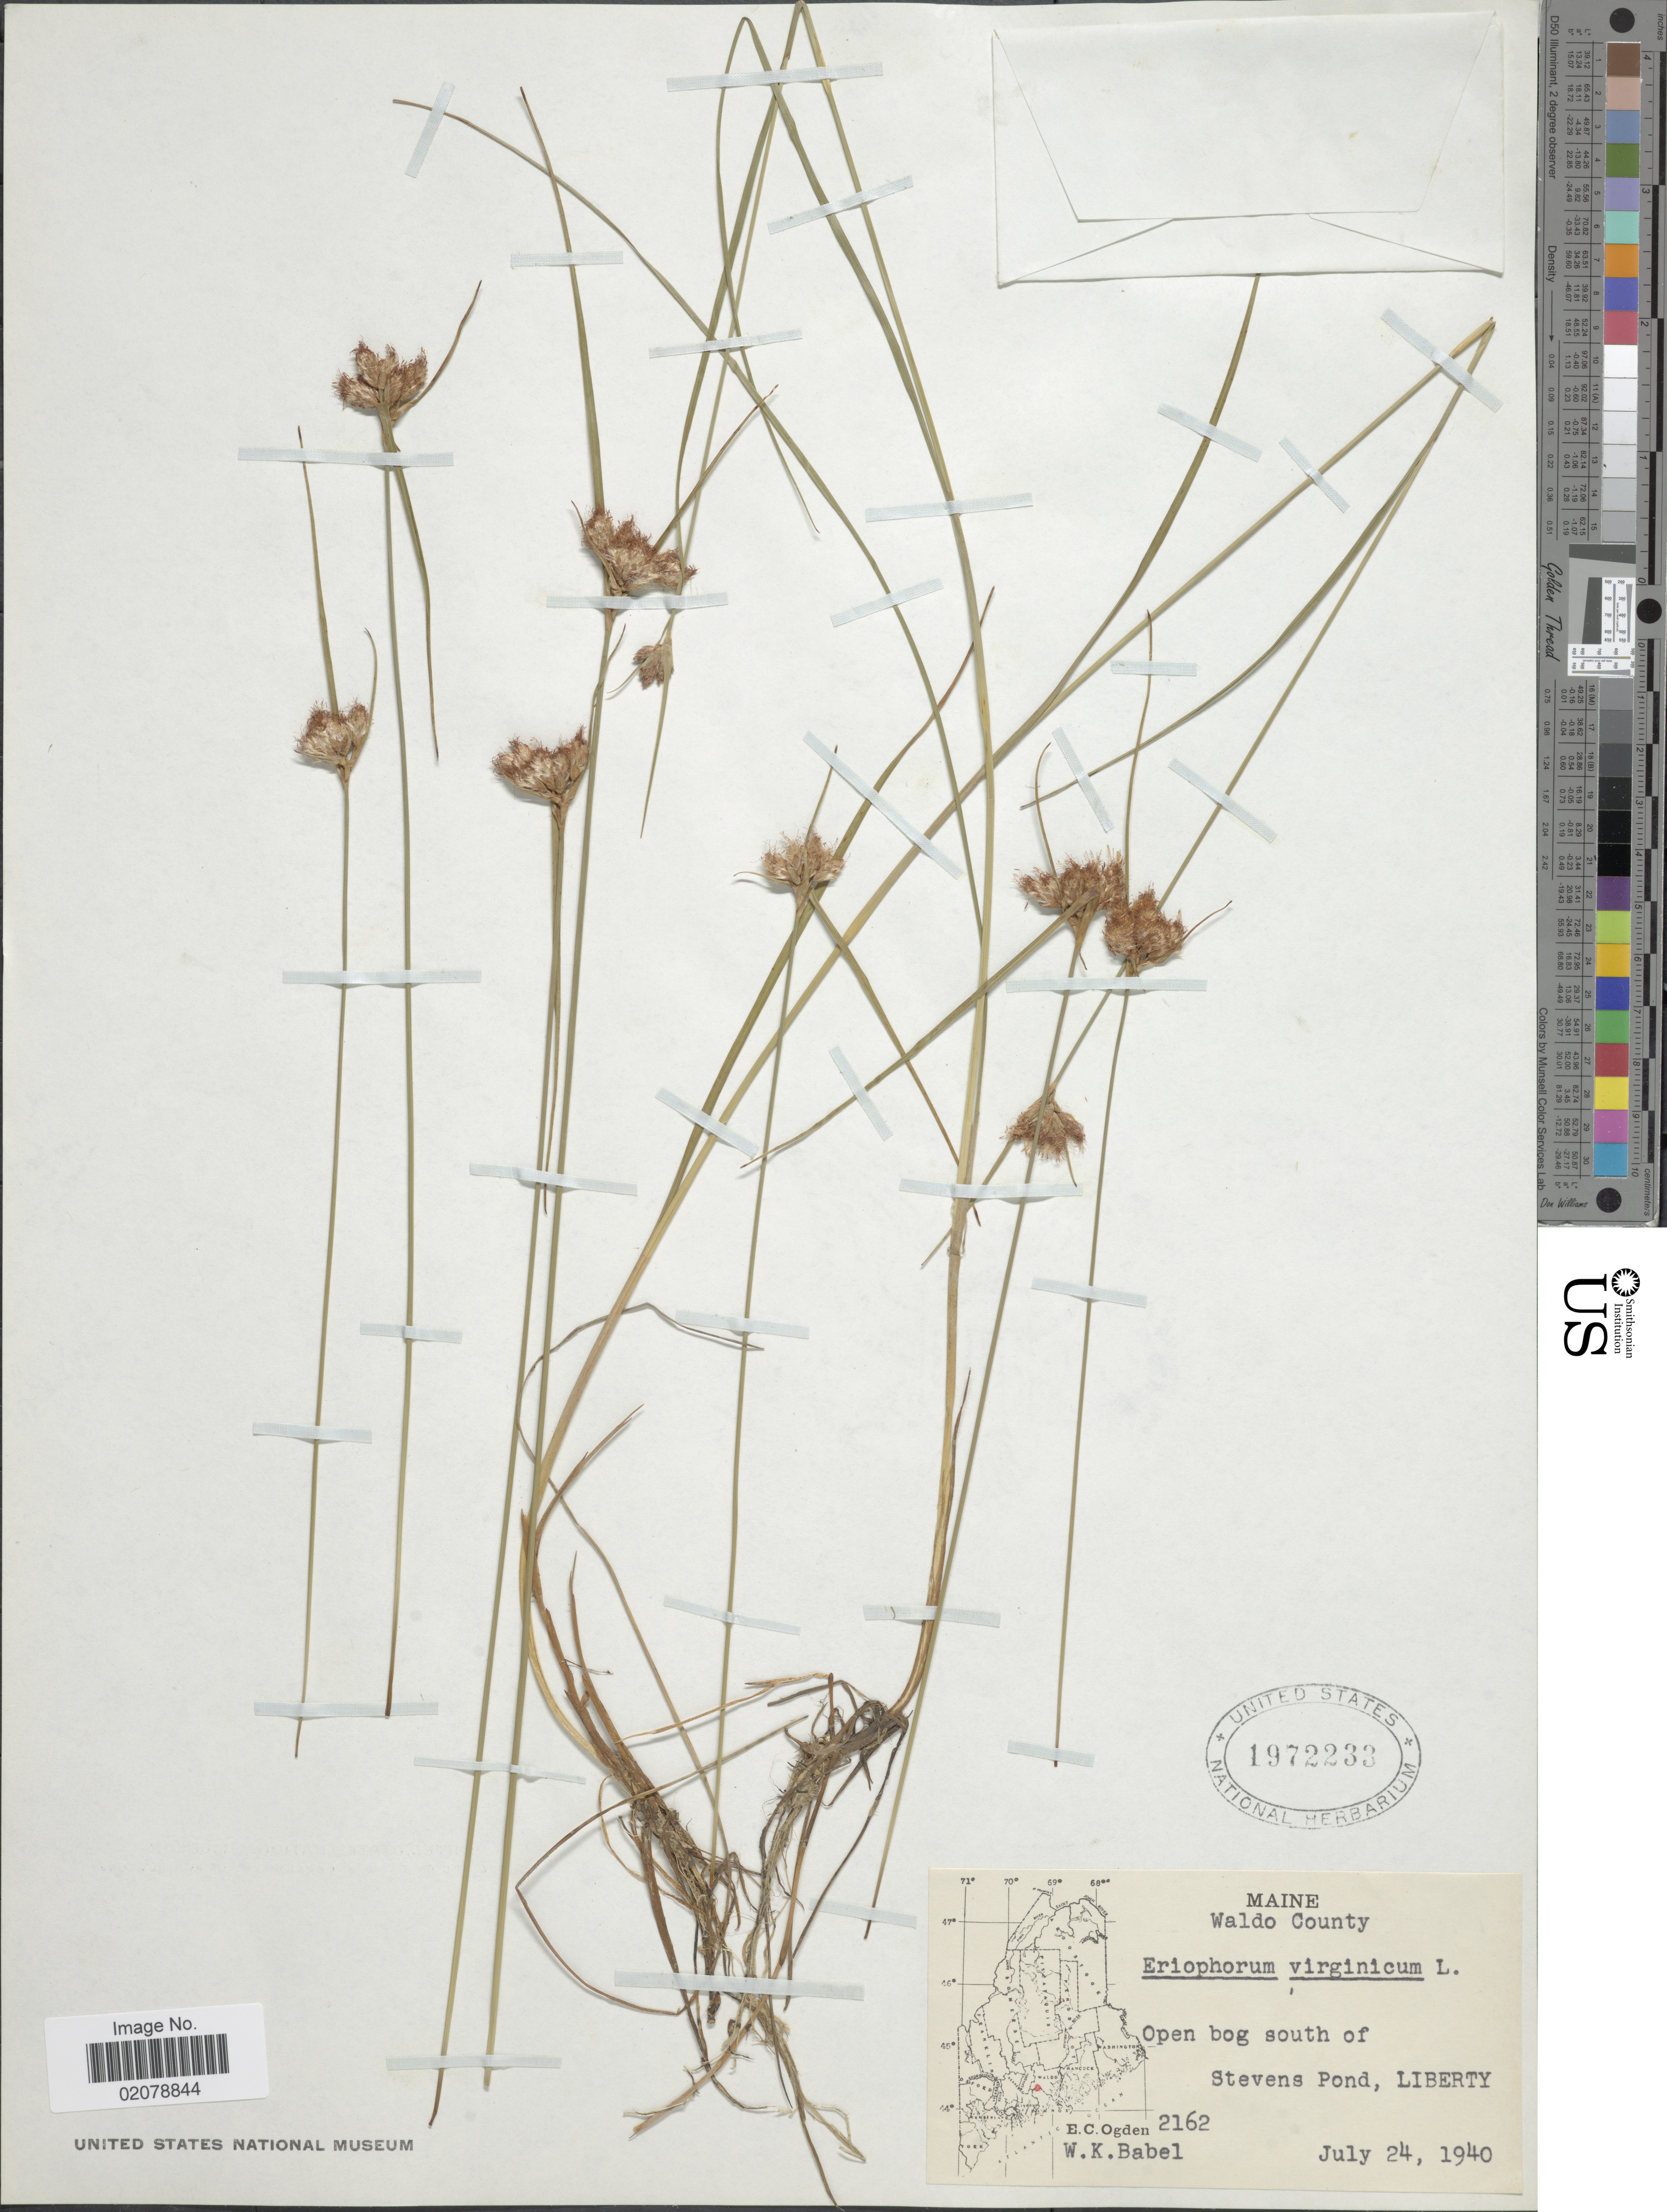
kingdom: Plantae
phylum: Tracheophyta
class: Liliopsida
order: Poales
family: Cyperaceae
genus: Eriophorum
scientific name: Eriophorum virginicum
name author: L.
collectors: E. Ogden & W. Babel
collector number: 2162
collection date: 1940-07-24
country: United States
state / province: Maine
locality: Waldo County. south of Stevens Pond, Liberty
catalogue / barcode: US 1972233